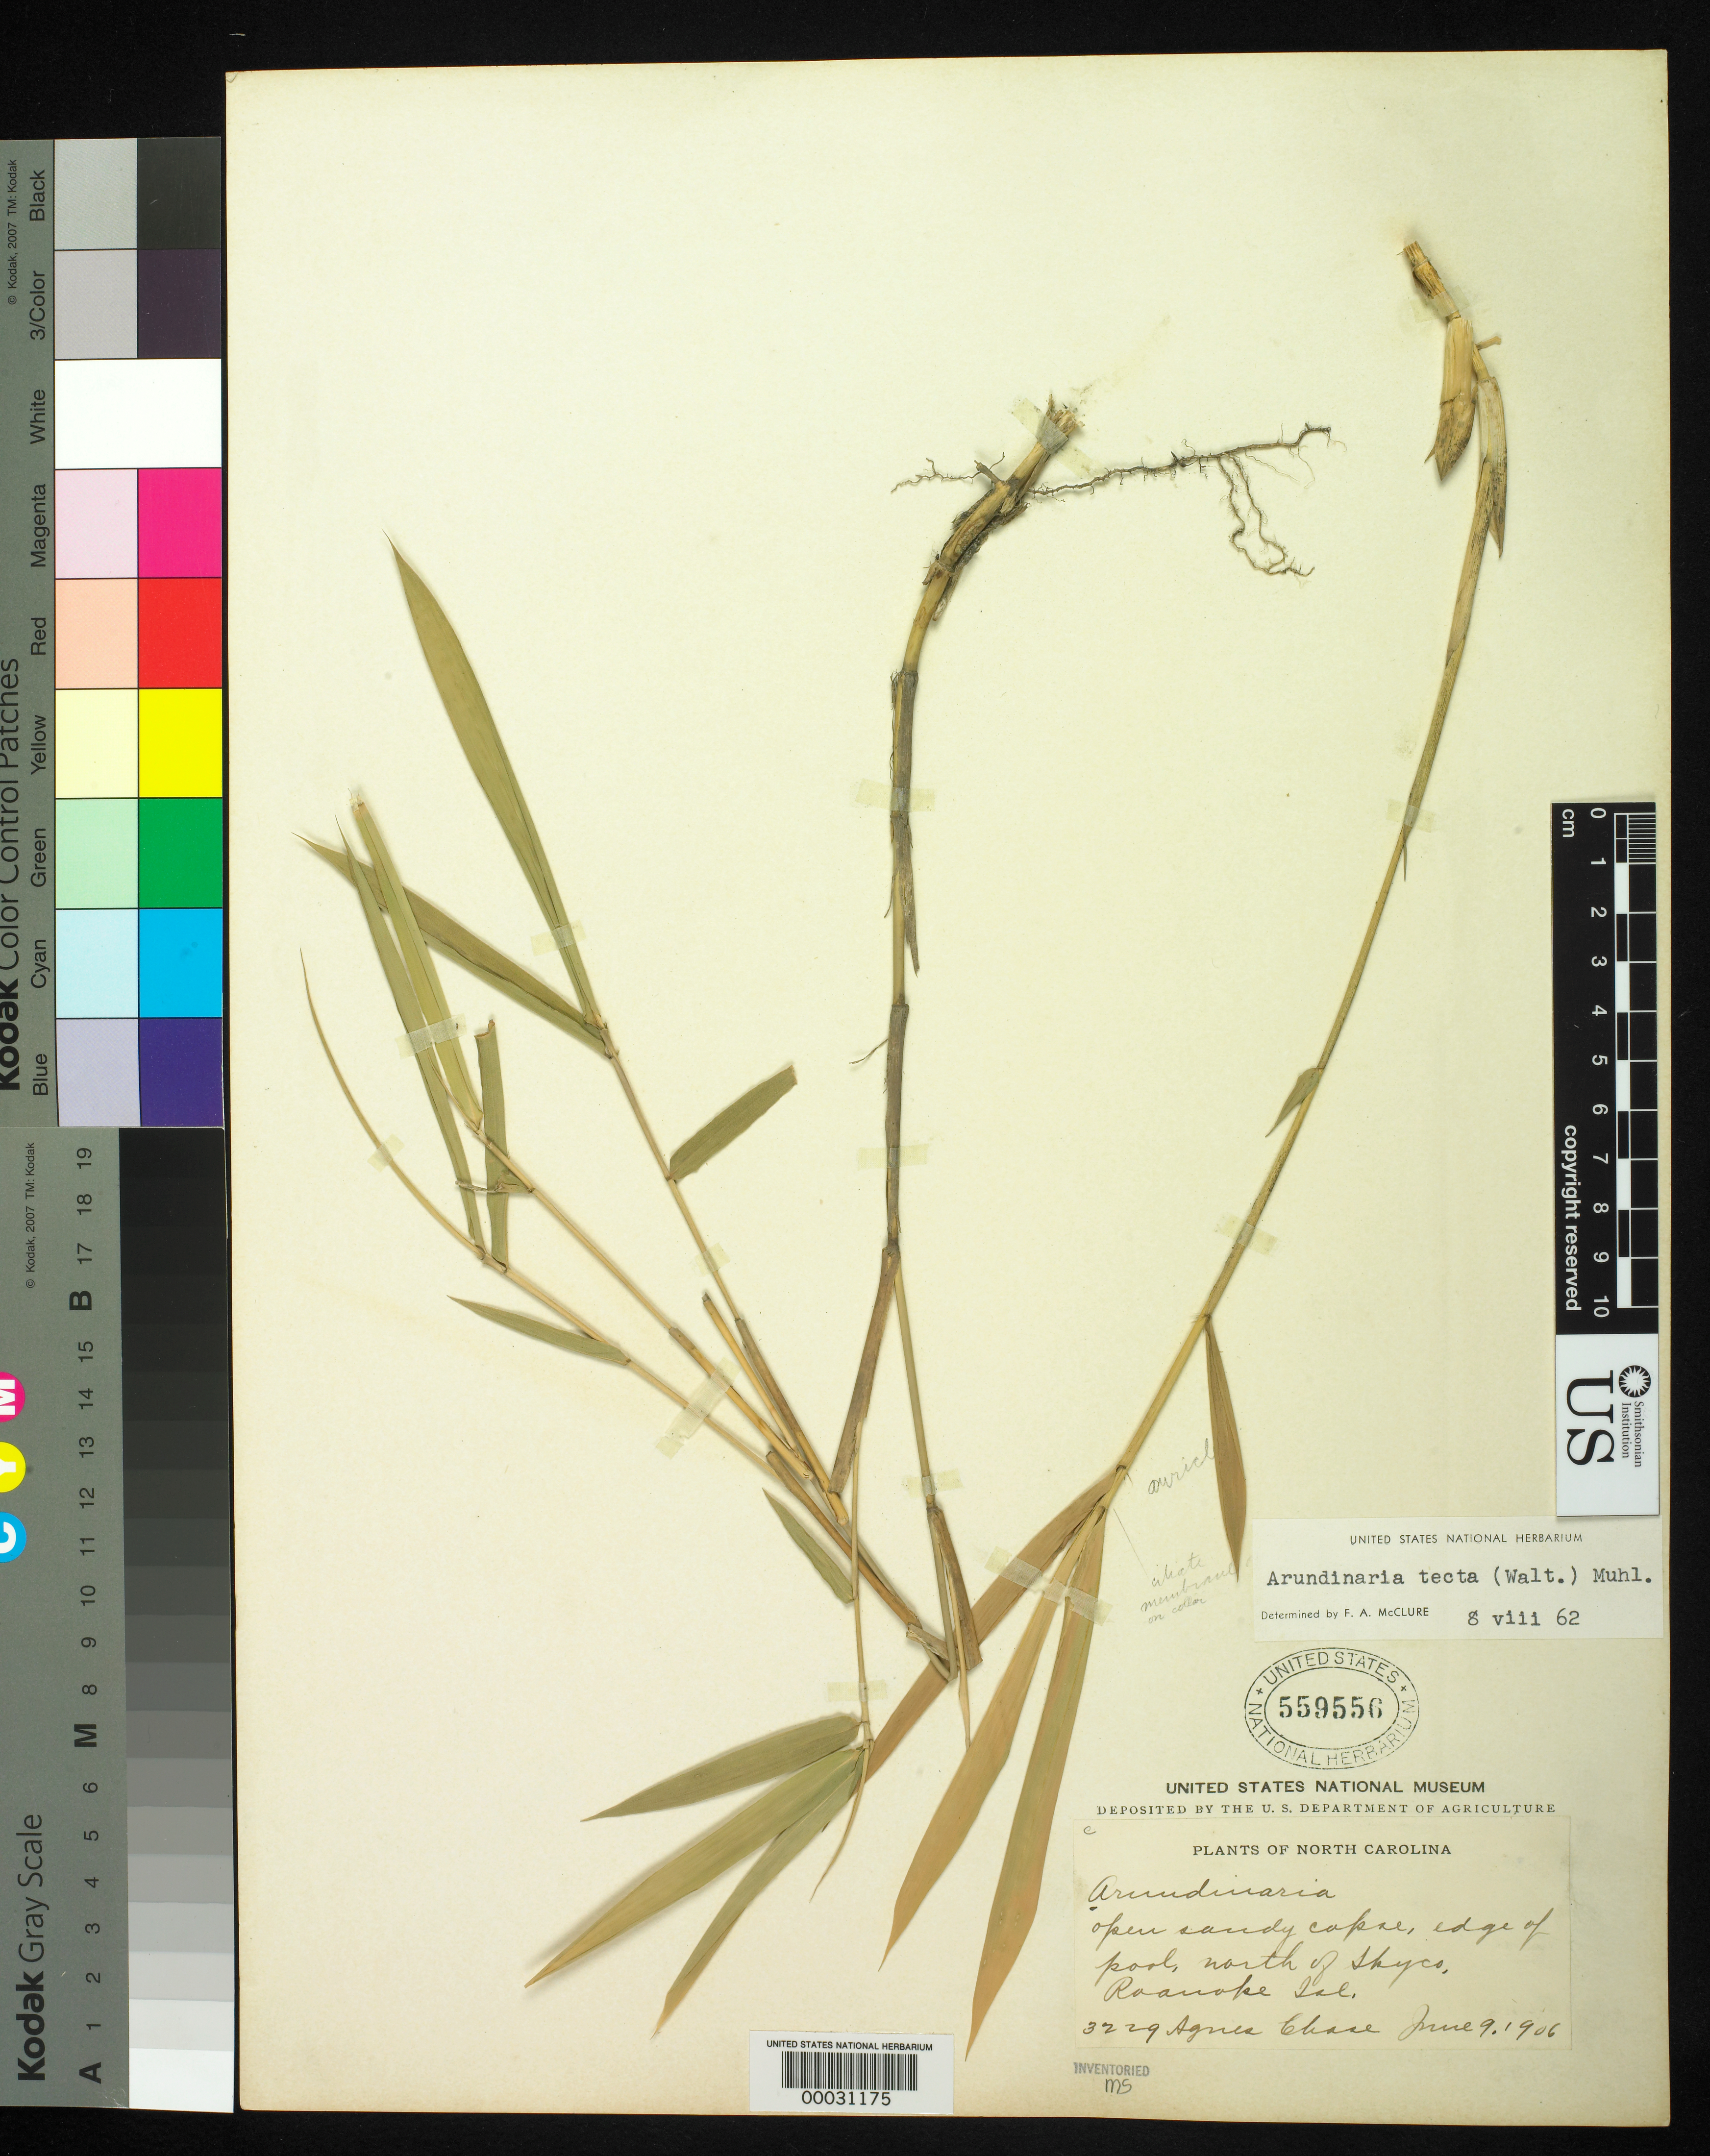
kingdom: Plantae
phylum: Tracheophyta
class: Liliopsida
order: Poales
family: Poaceae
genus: Arundinaria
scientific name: Arundinaria tecta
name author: (Walter) Muhl.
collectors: A. Chase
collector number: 3229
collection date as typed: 09 Jun 1906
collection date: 1906-06-09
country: United States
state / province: North Carolina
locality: Roanoke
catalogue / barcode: US 559556